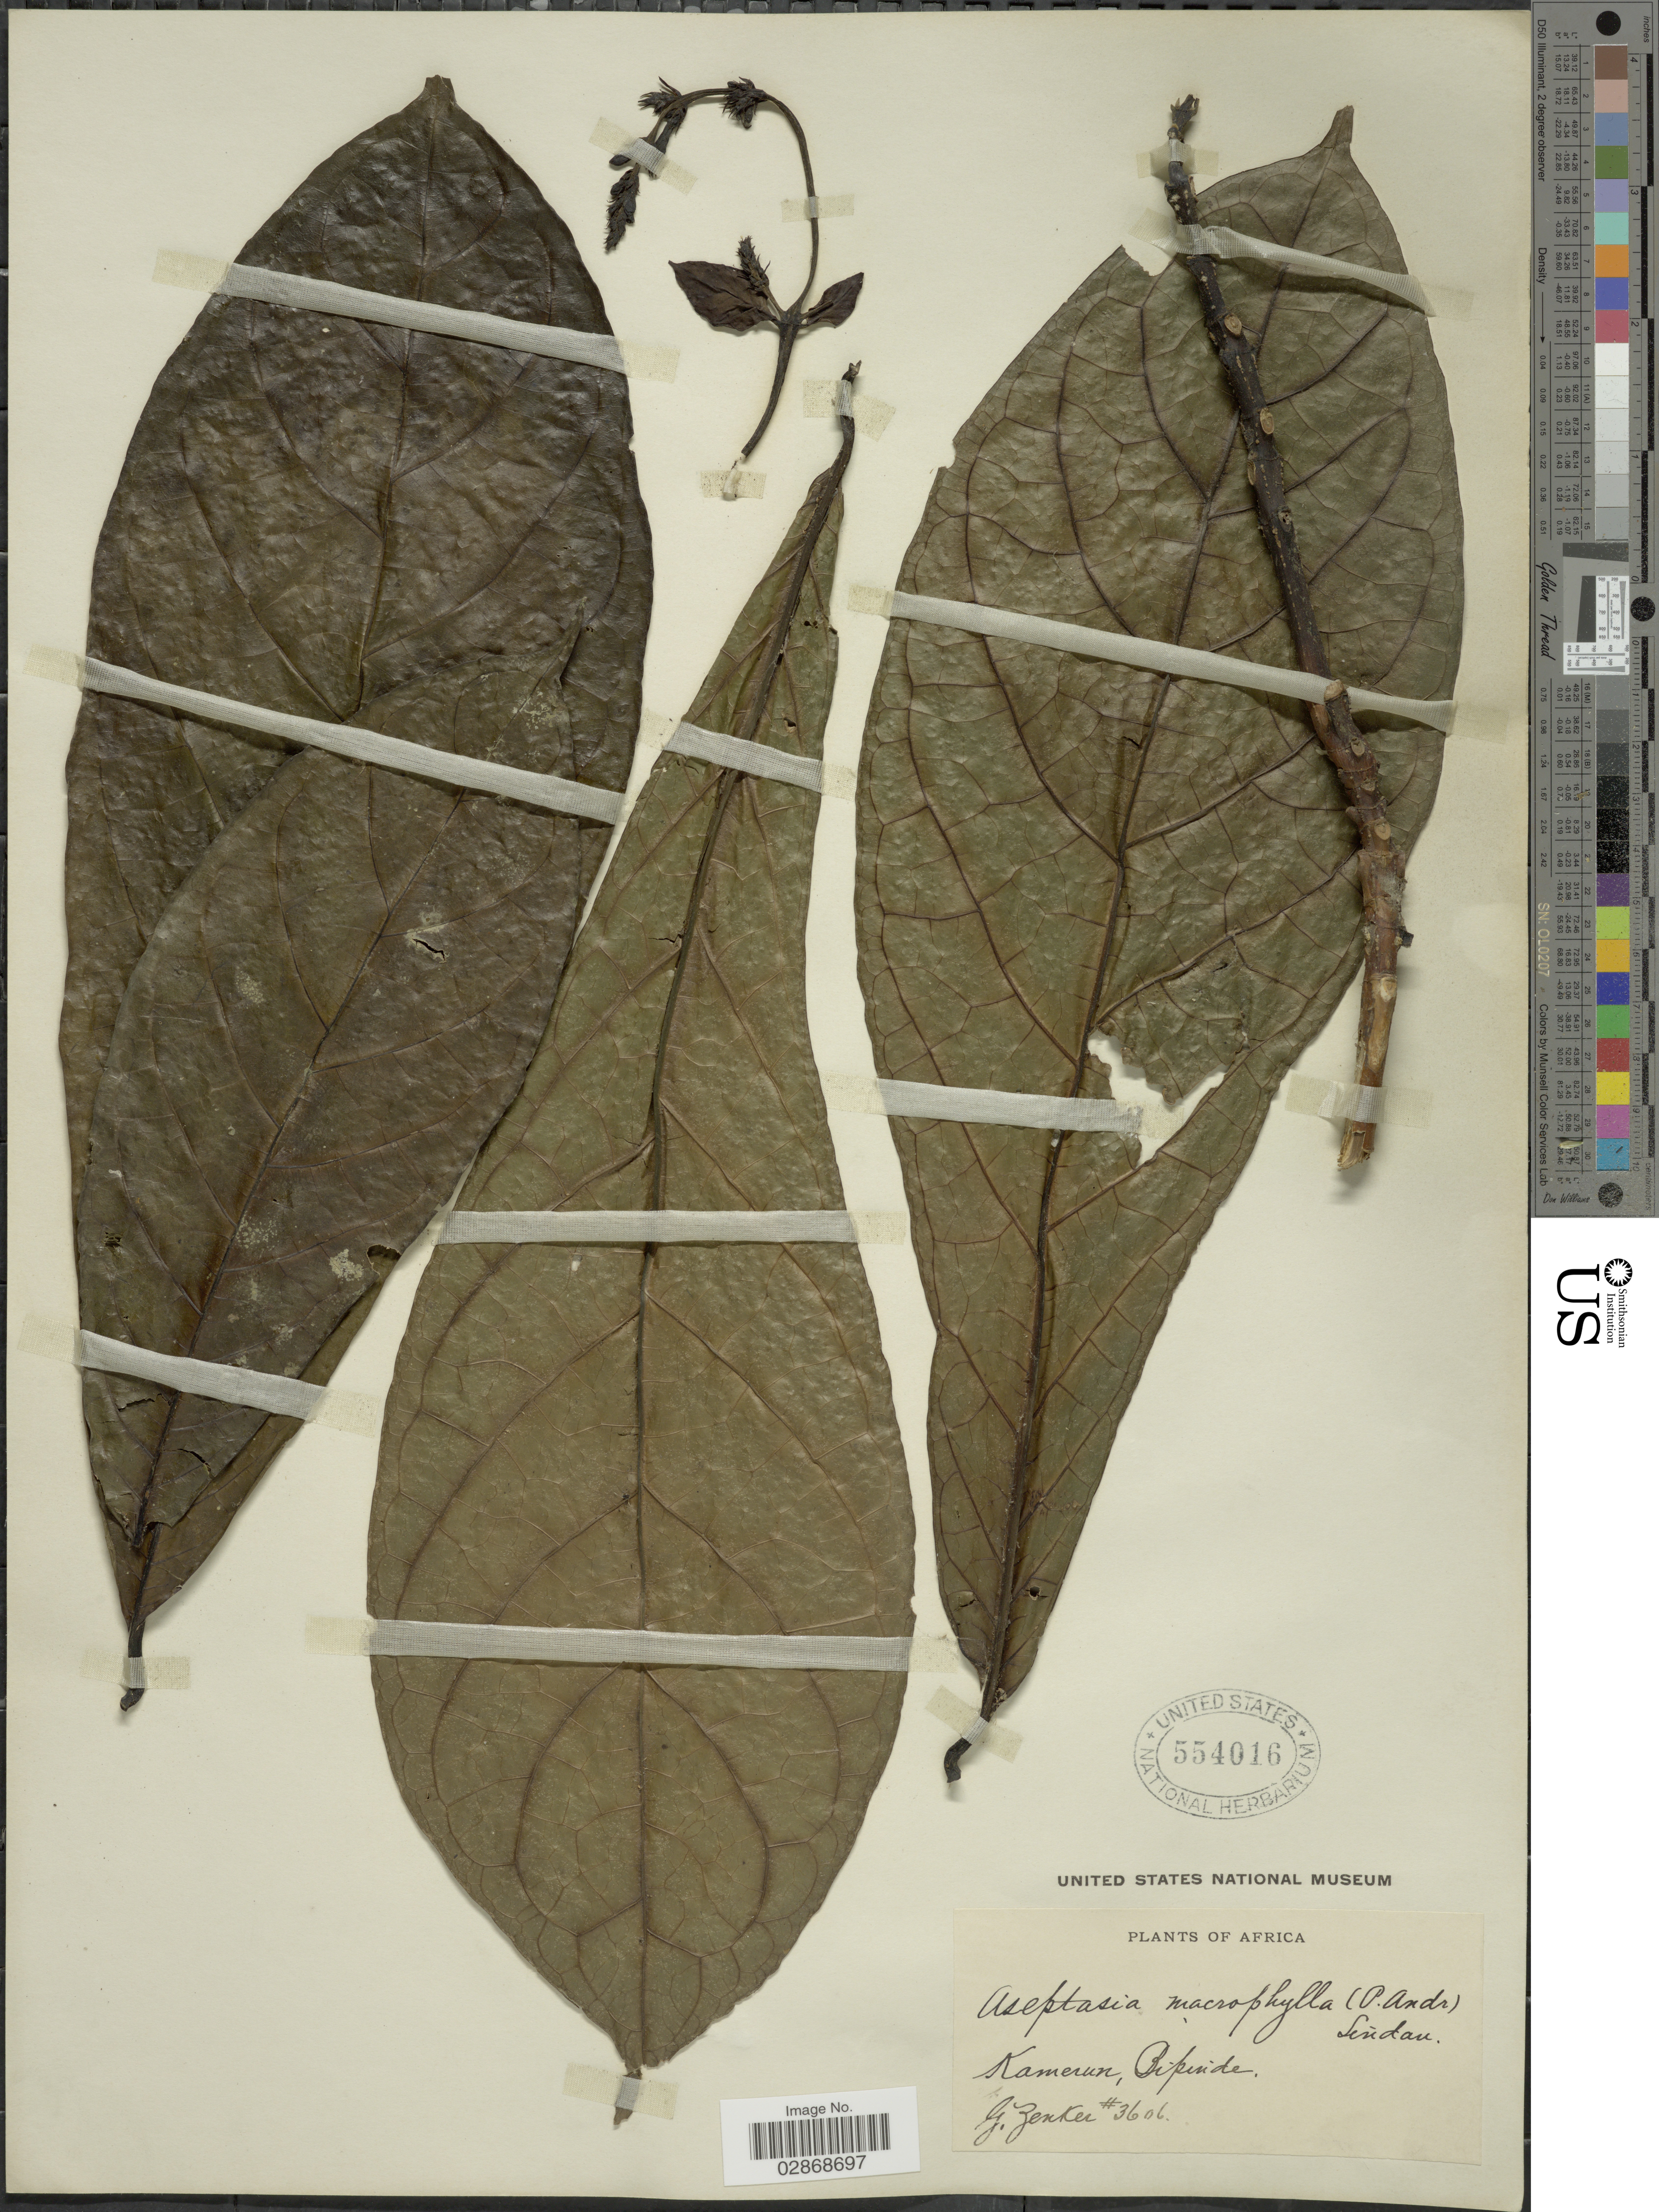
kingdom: Plantae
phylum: Tracheophyta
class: Magnoliopsida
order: Lamiales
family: Acanthaceae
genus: Asystasia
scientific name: Asystasia macrophylla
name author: (T. Anderson) Lindau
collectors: G. A. Zenker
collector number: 3606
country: Cameroon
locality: Kamerun, Bipinde.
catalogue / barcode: US 554016